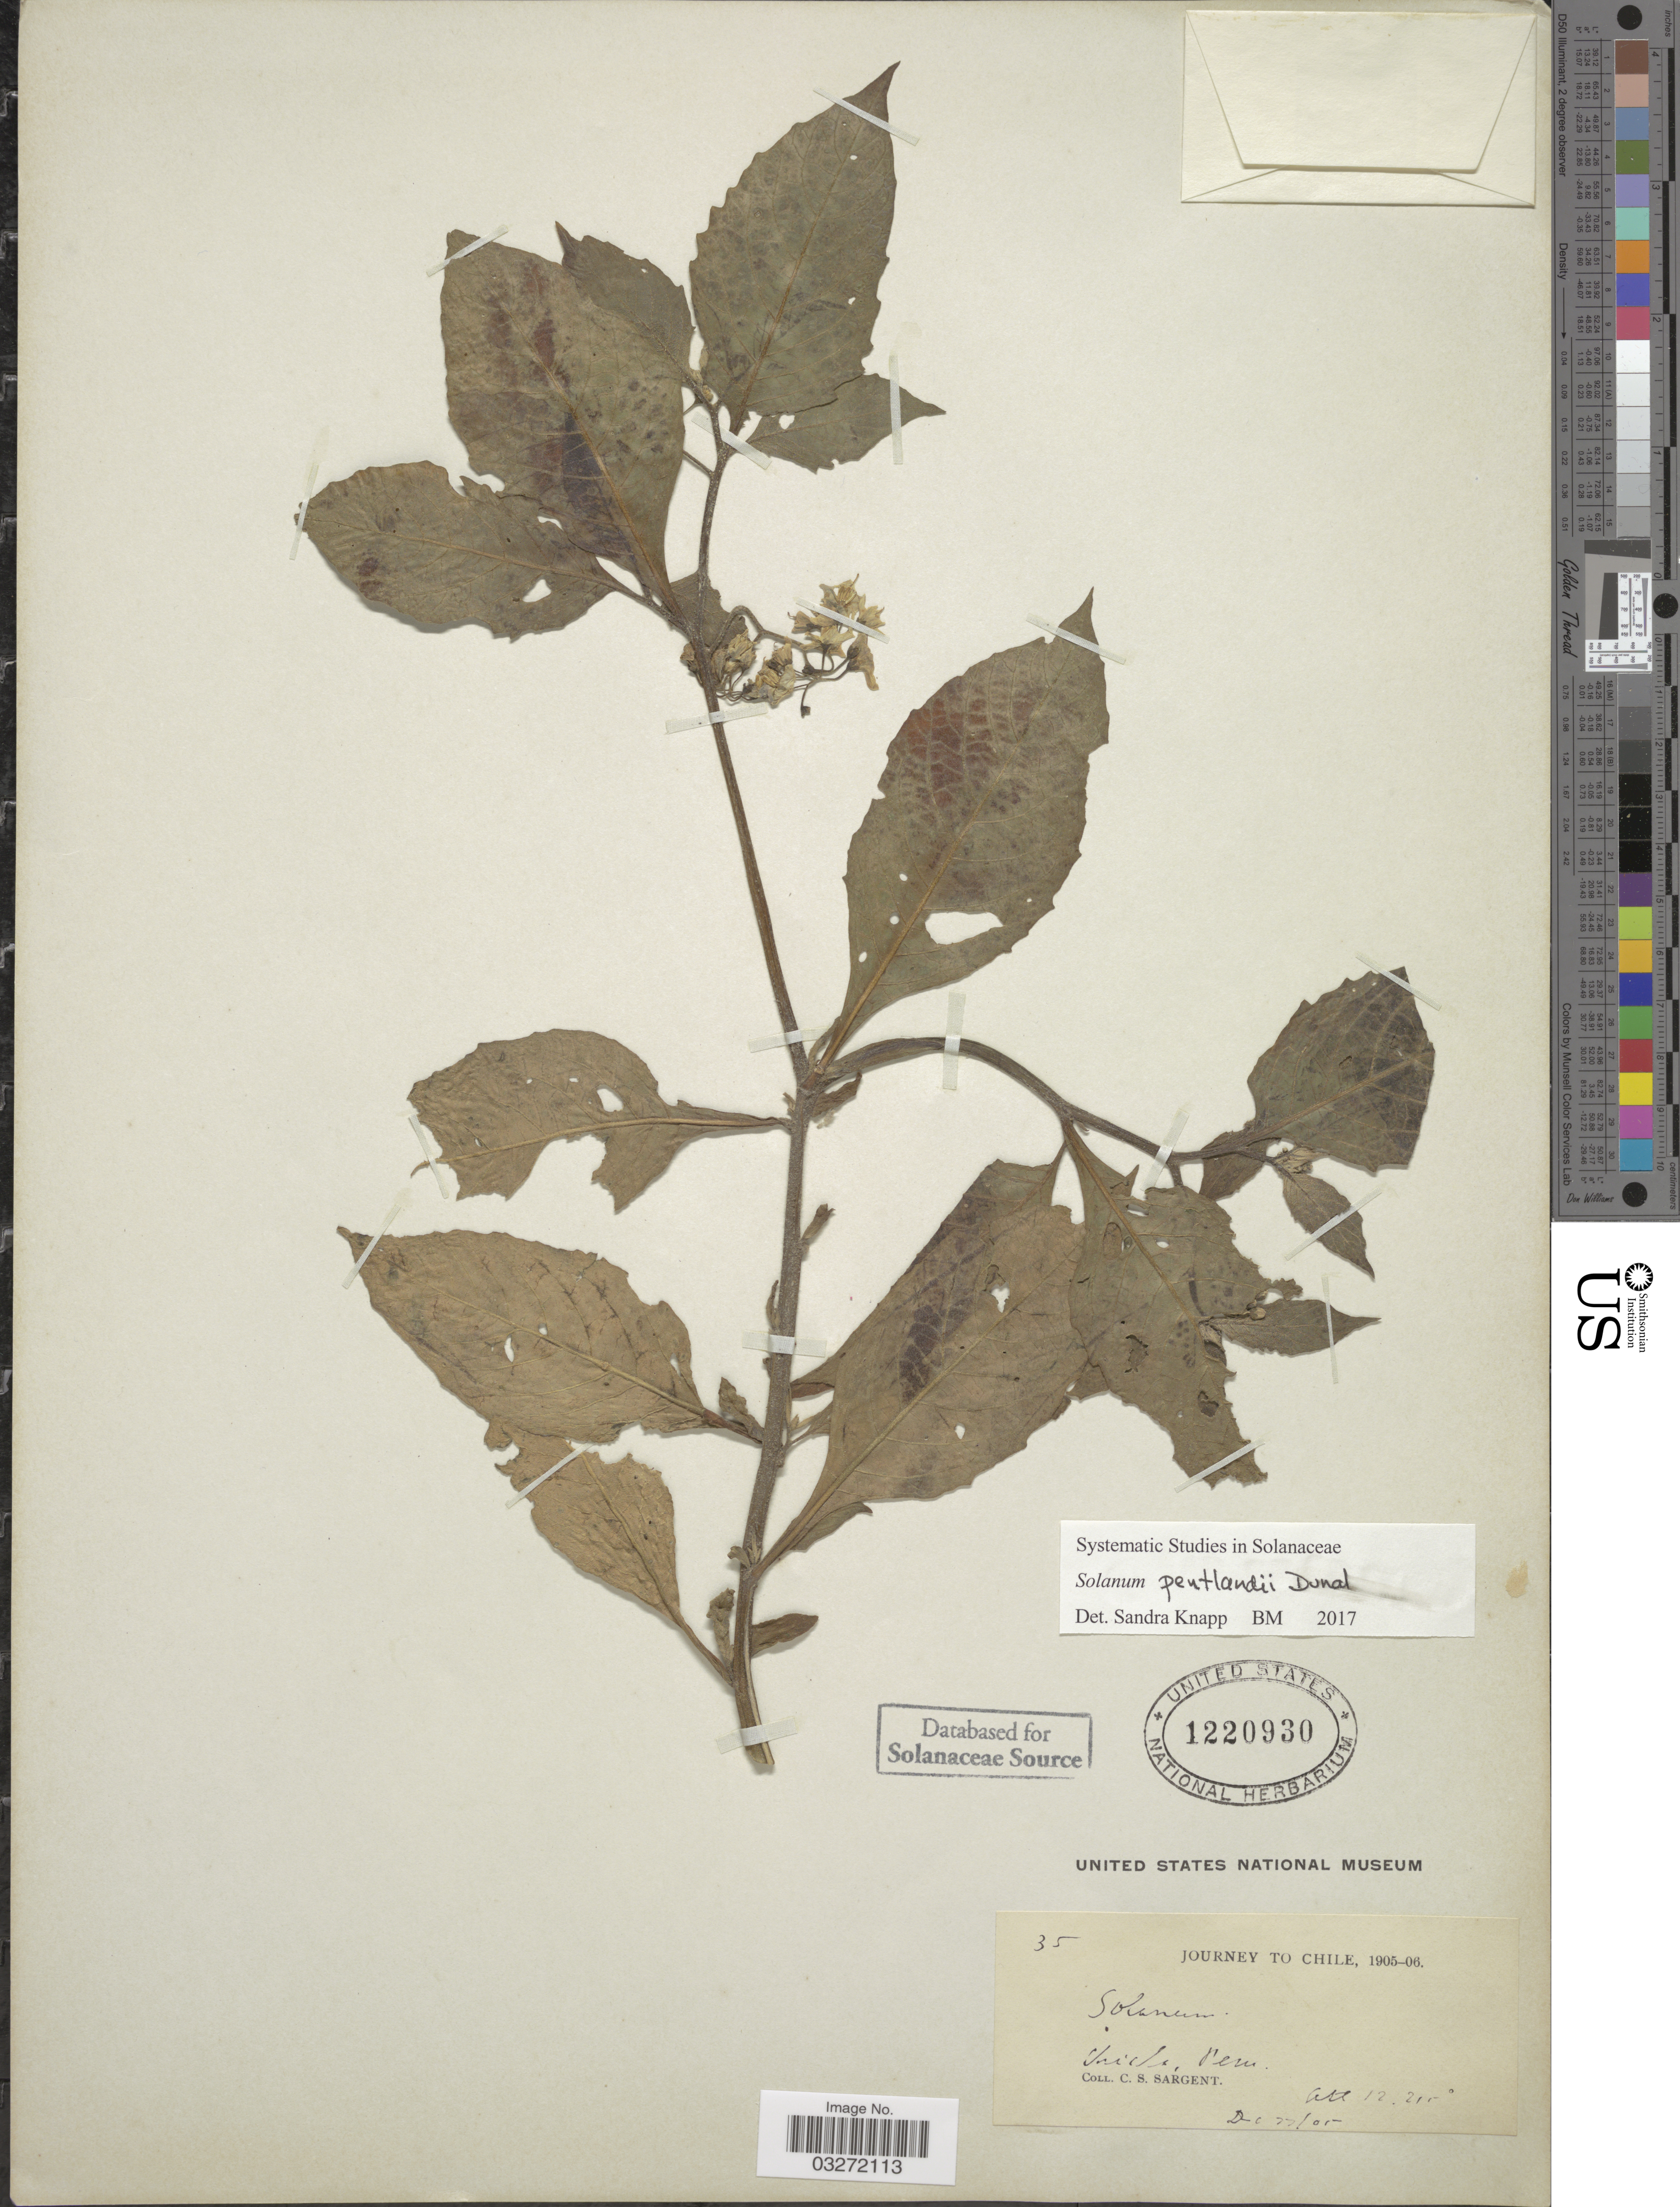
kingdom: Plantae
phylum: Tracheophyta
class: Magnoliopsida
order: Solanales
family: Solanaceae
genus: Solanum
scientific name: Solanum pentlandii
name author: Dunal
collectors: C. S. Sargent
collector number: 35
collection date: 1905-12-11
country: Peru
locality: Chicla, Peru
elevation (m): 3723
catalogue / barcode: US 1220930